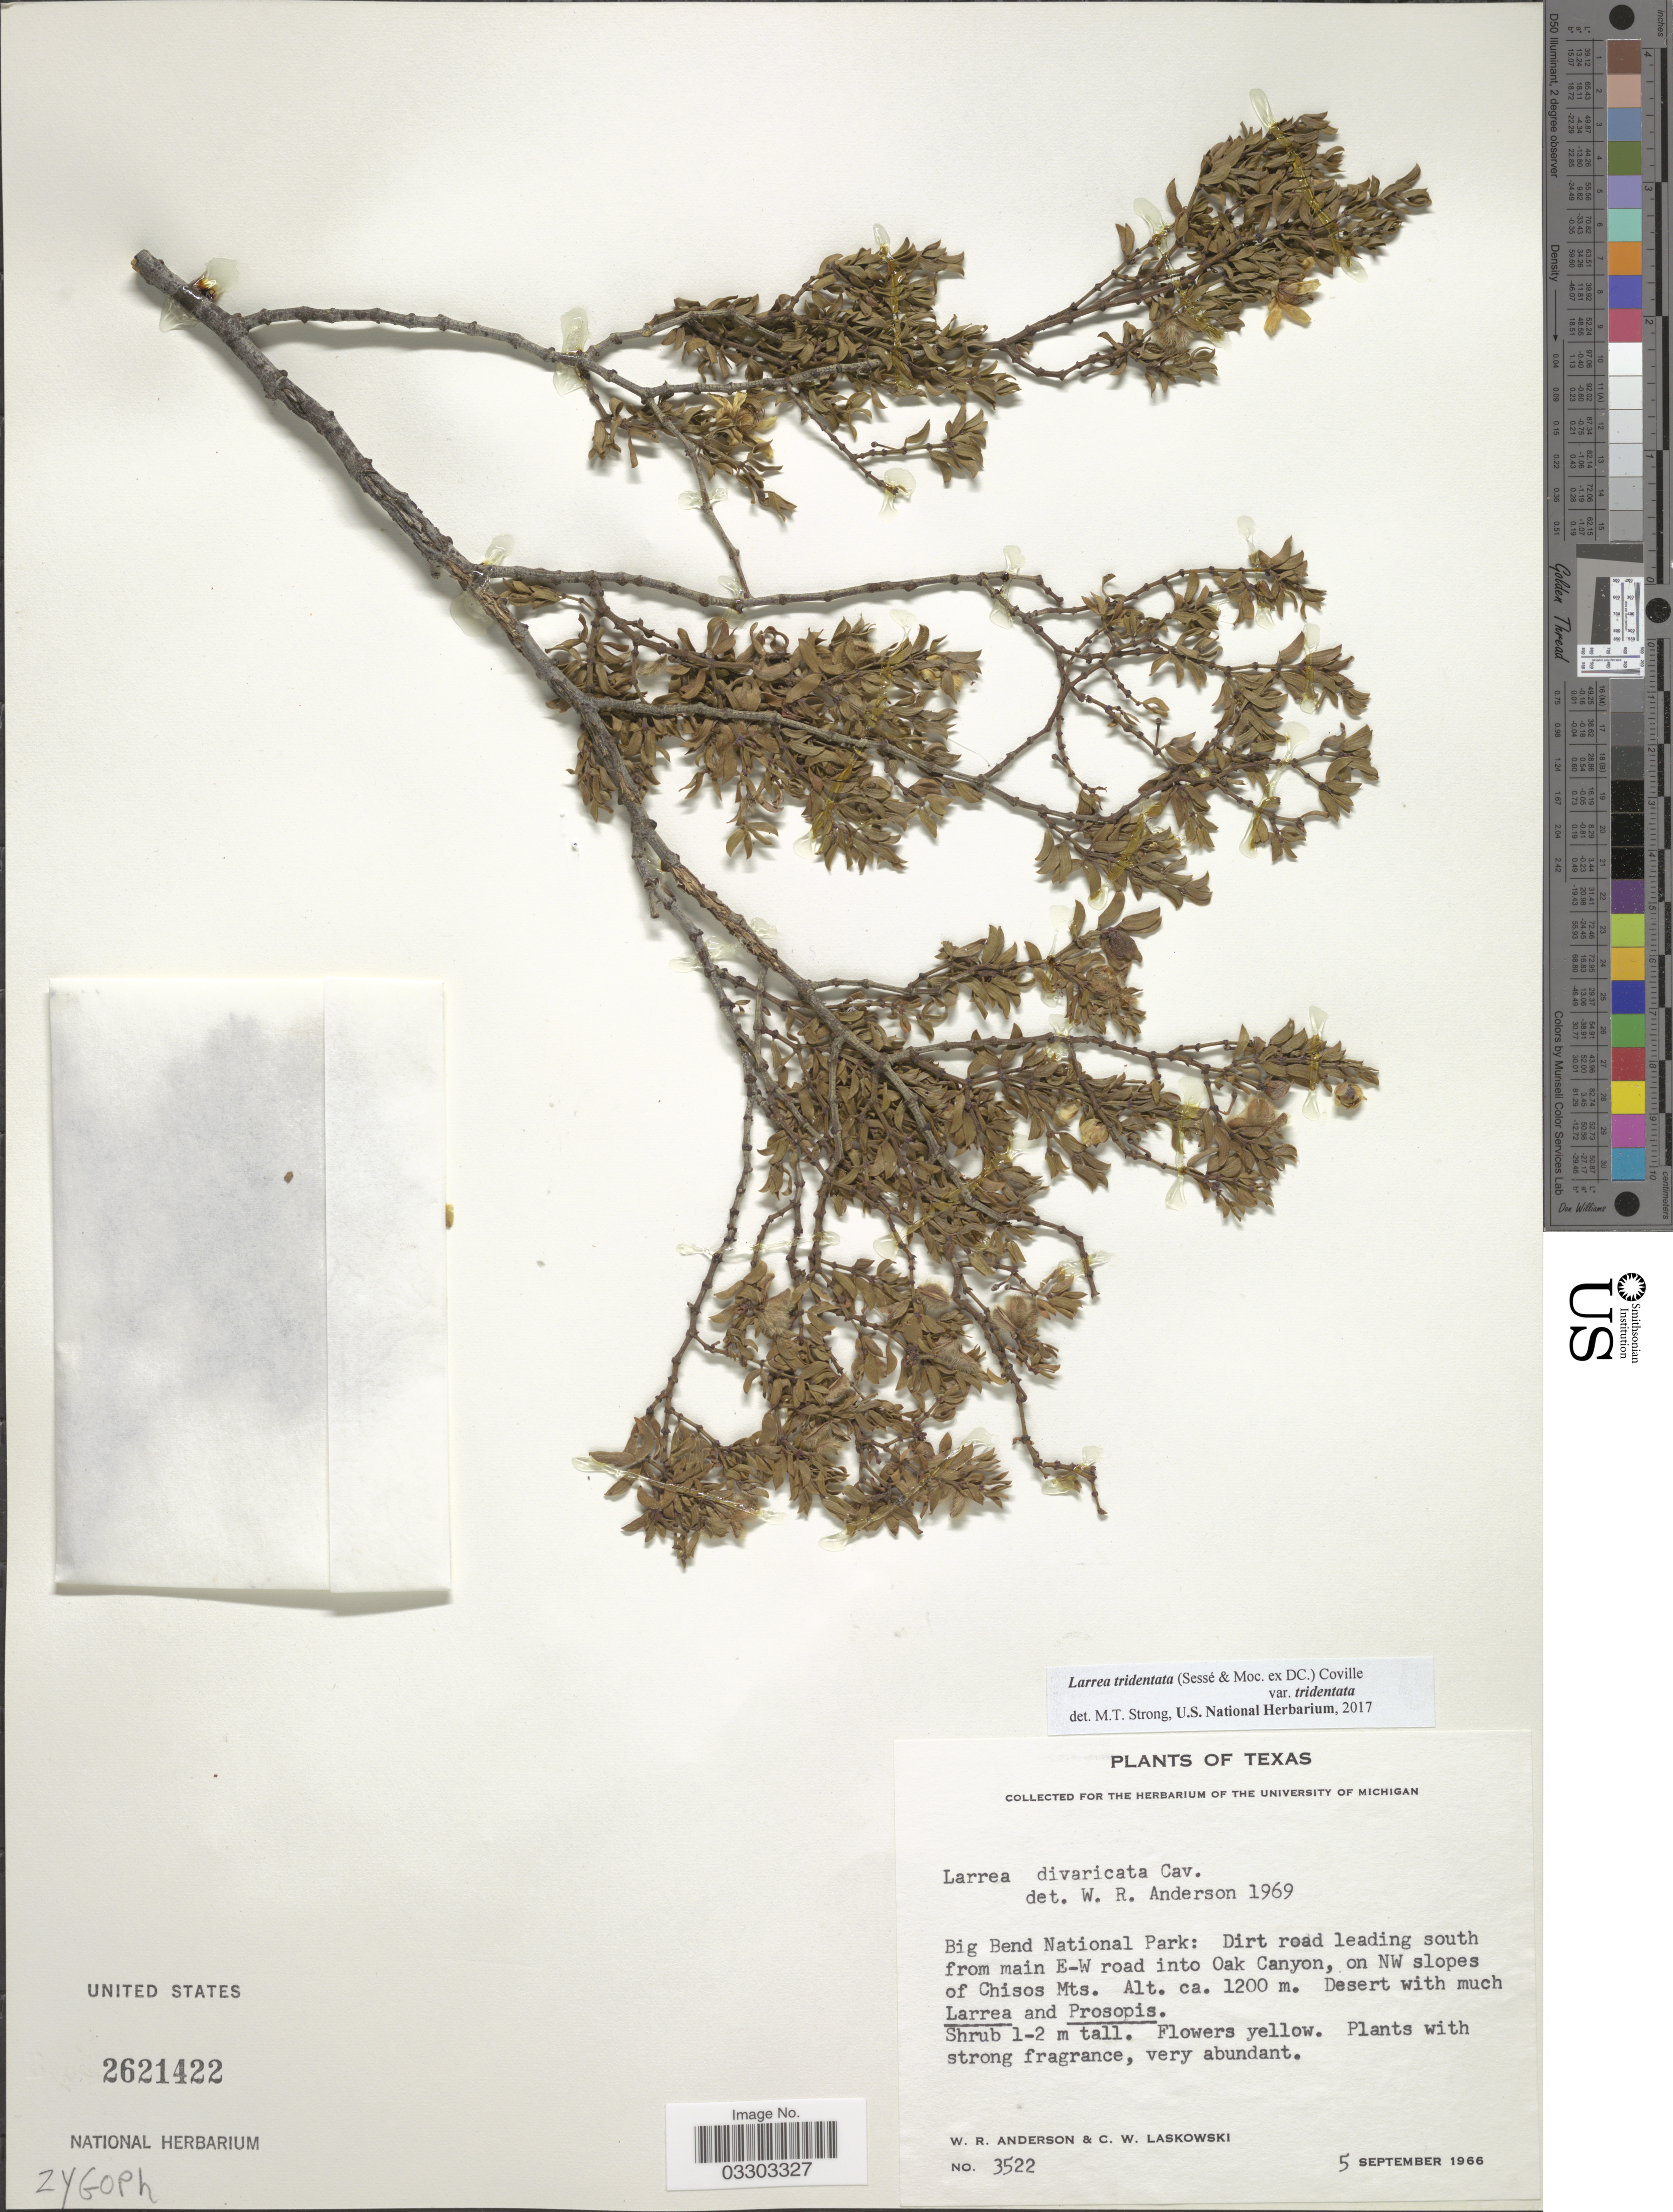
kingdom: Plantae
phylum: Tracheophyta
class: Magnoliopsida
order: Zygophyllales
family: Zygophyllaceae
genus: Larrea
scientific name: Larrea tridentata var. tridentata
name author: (Sessé & Moc. ex DC.) Coville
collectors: W. Anderson & C. Laskowski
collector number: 3522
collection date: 1966-09-05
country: United States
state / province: Texas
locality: Big Bend National Park: Dirt road leading south from main E-W road into Oak Canyon, in NW slopes of Chisos Mts.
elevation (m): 1200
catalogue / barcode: US 2621422